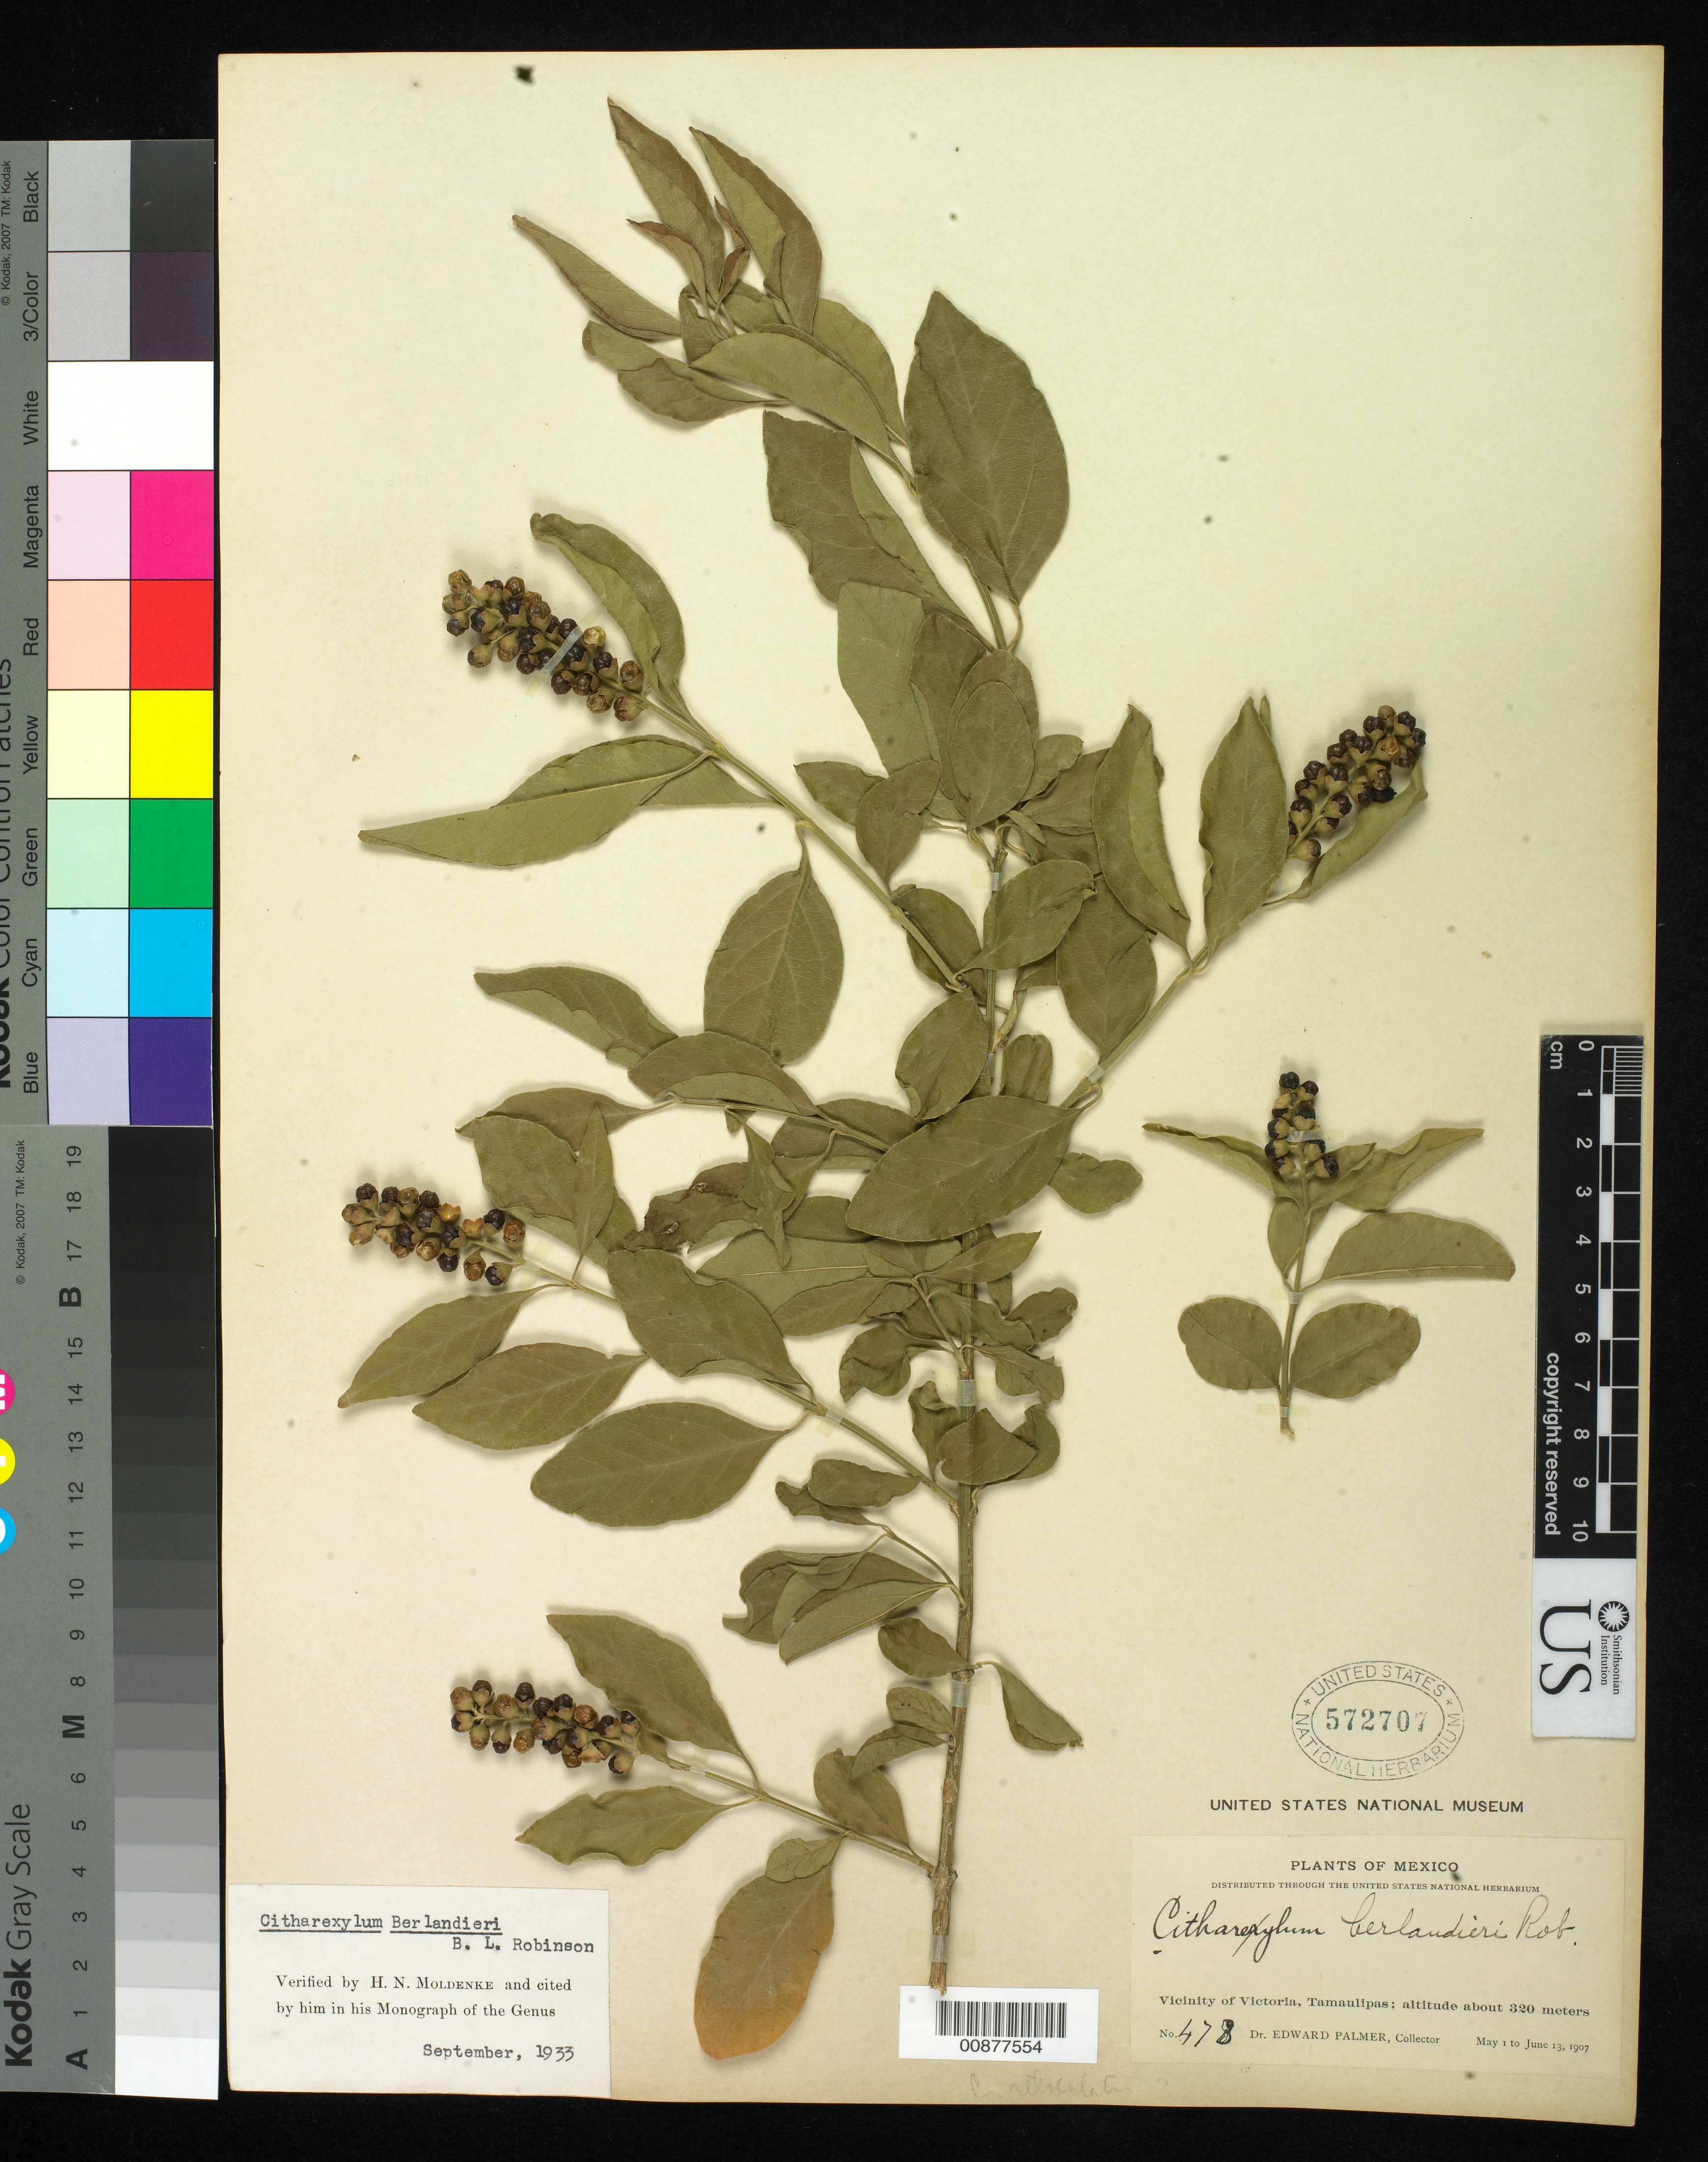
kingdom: Plantae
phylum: Tracheophyta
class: Magnoliopsida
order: Lamiales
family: Verbenaceae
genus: Citharexylum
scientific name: Citharexylum berlandieri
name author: B.L. Rob.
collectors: E. Palmer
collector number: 478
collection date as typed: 01 May 1907 to 13 Jun 1907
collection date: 1907-05-01/1907-06-13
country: Mexico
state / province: Tamaulipas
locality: Vicinity of Victoria.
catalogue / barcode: US 572707